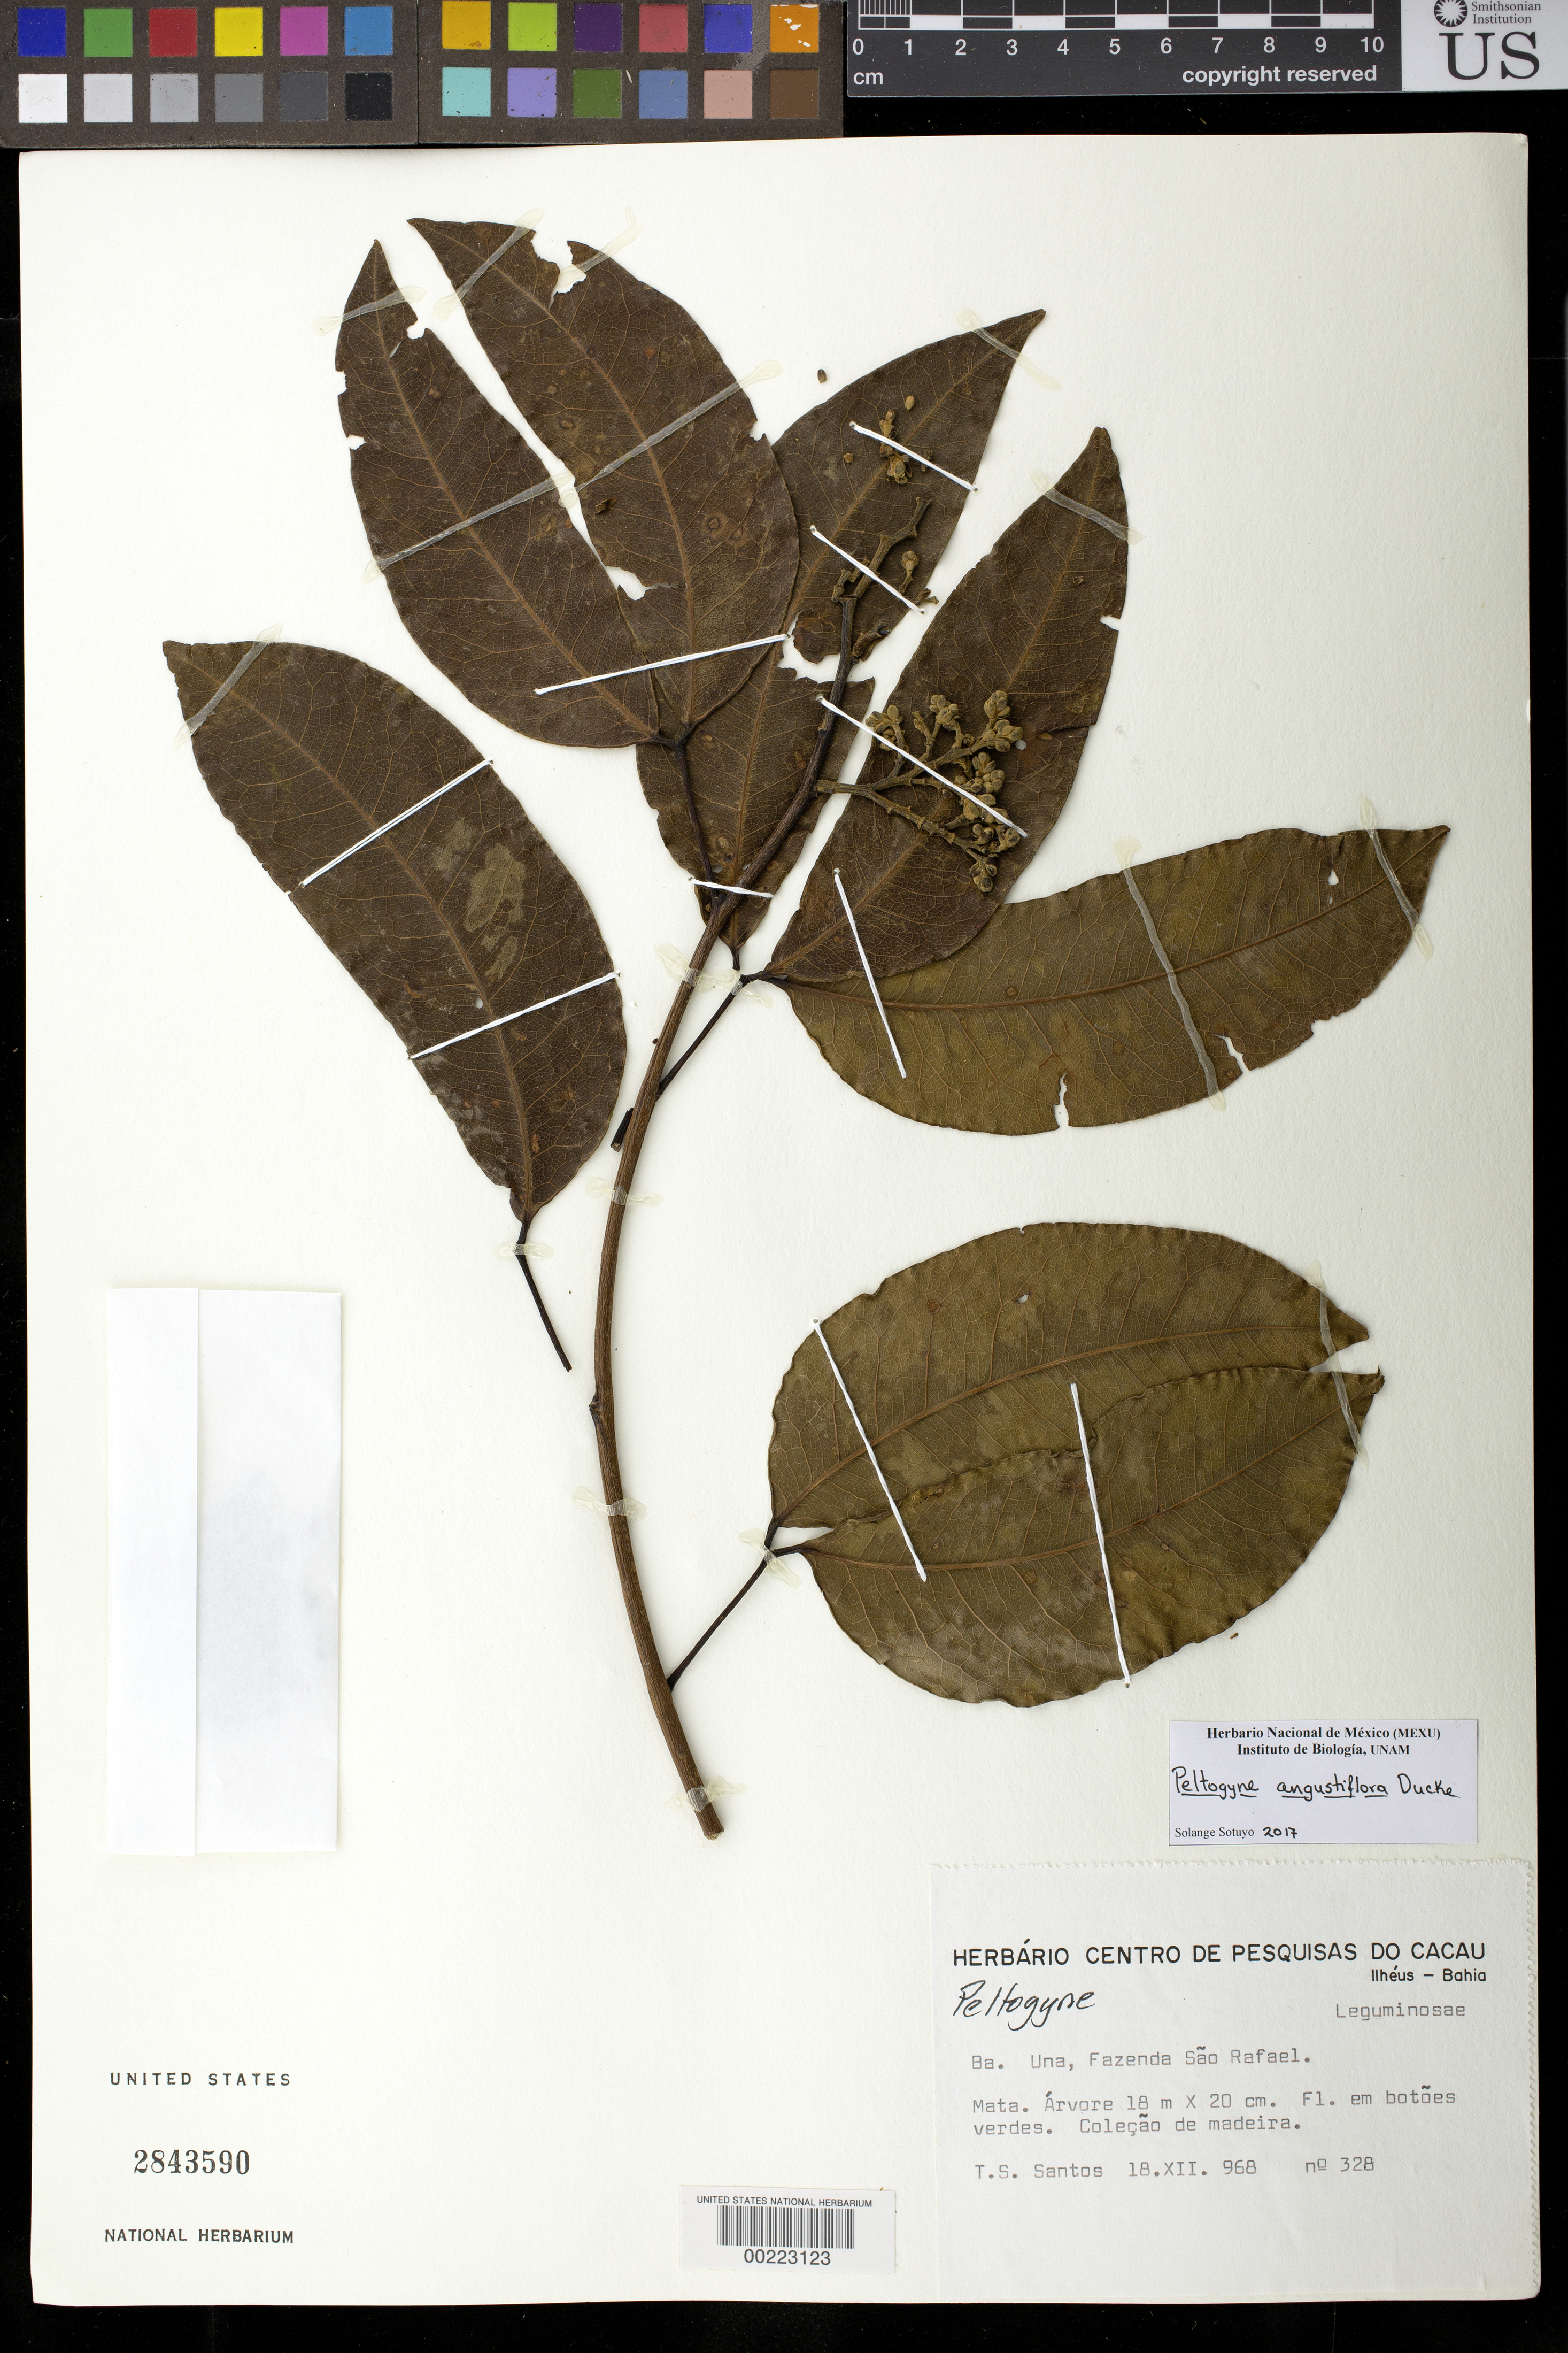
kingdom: Plantae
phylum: Tracheophyta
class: Magnoliopsida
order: Fabales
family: Fabaceae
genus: Peltogyne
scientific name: Peltogyne angustiflora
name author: Ducke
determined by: Sotuyo, Solange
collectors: T. S. Santos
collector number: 328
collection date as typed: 18 Dec 1968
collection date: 1968-12-18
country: Brazil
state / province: Bahia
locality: Una, fazenda sao rafael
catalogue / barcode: US 2843590